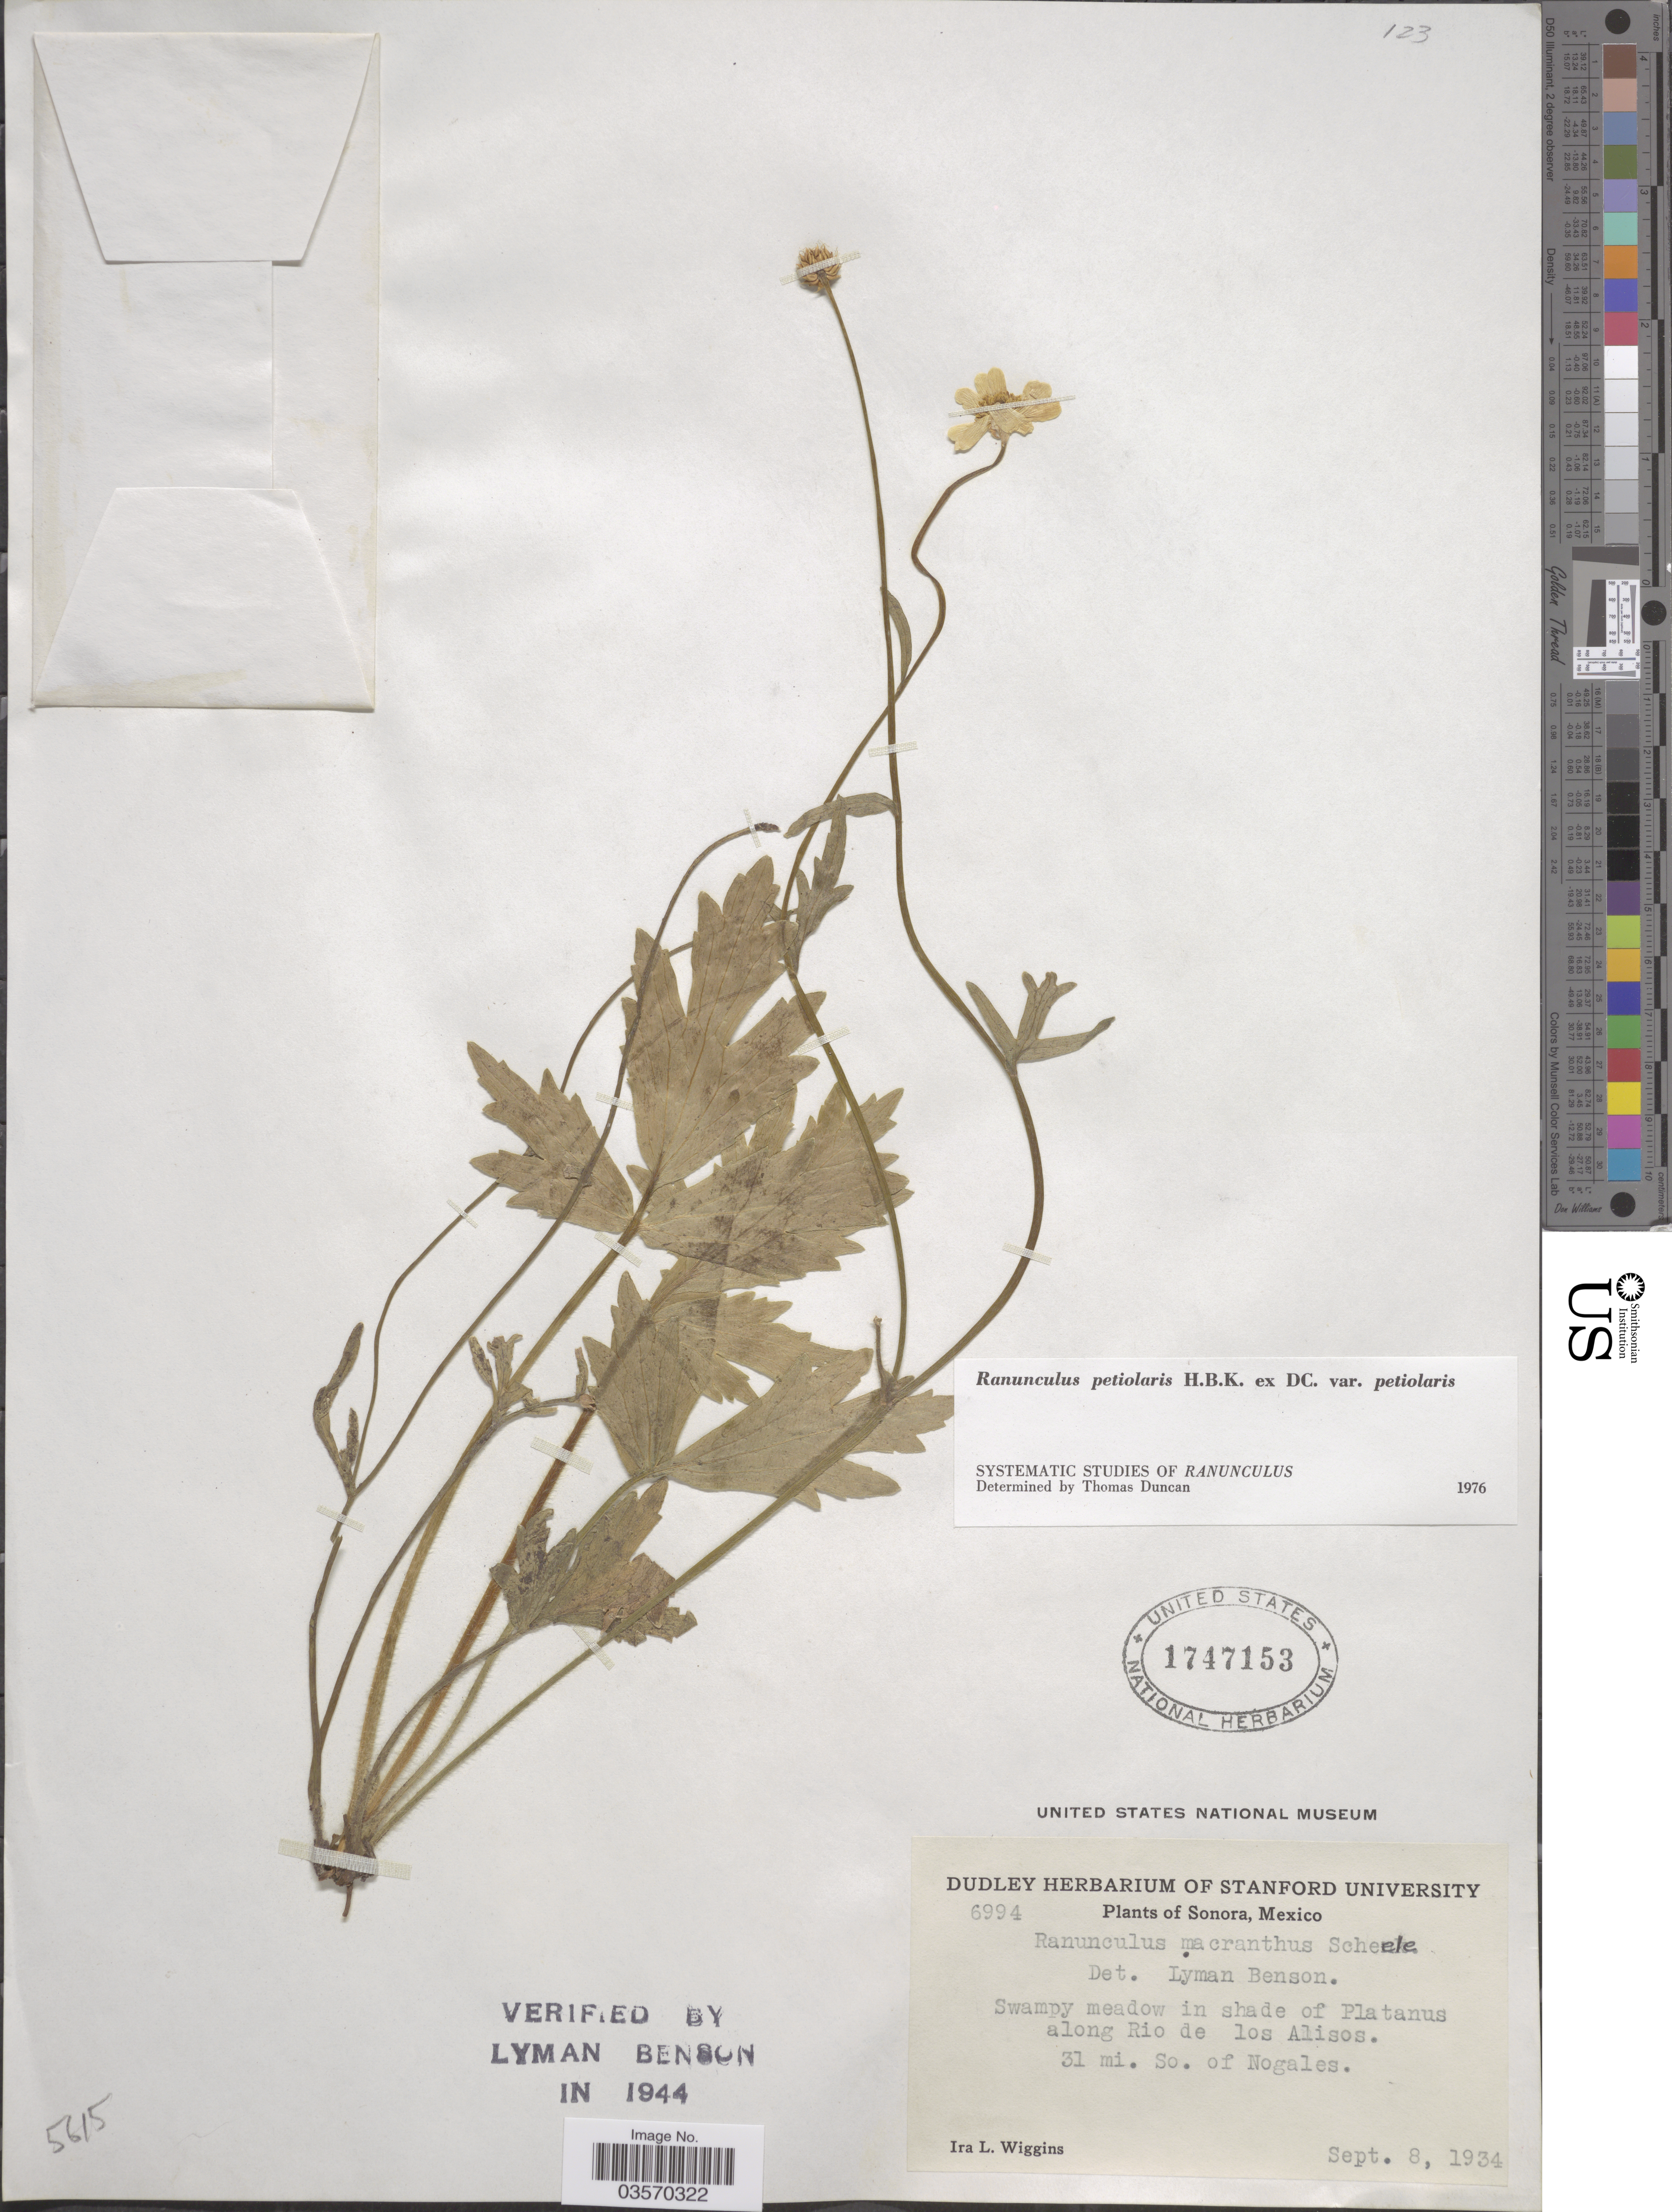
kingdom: Plantae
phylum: Tracheophyta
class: Magnoliopsida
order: Ranunculales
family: Ranunculaceae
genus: Ranunculus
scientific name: Ranunculus petiolaris var. petiolaris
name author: Kunth ex DC.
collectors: I. L. Wiggins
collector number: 6994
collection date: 1934-09-08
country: Mexico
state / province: Sonora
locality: Swampy meadow in shade of Platanus along Rio de los Alisos. 31 mi. So. of Nogales.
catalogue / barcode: US 1747153